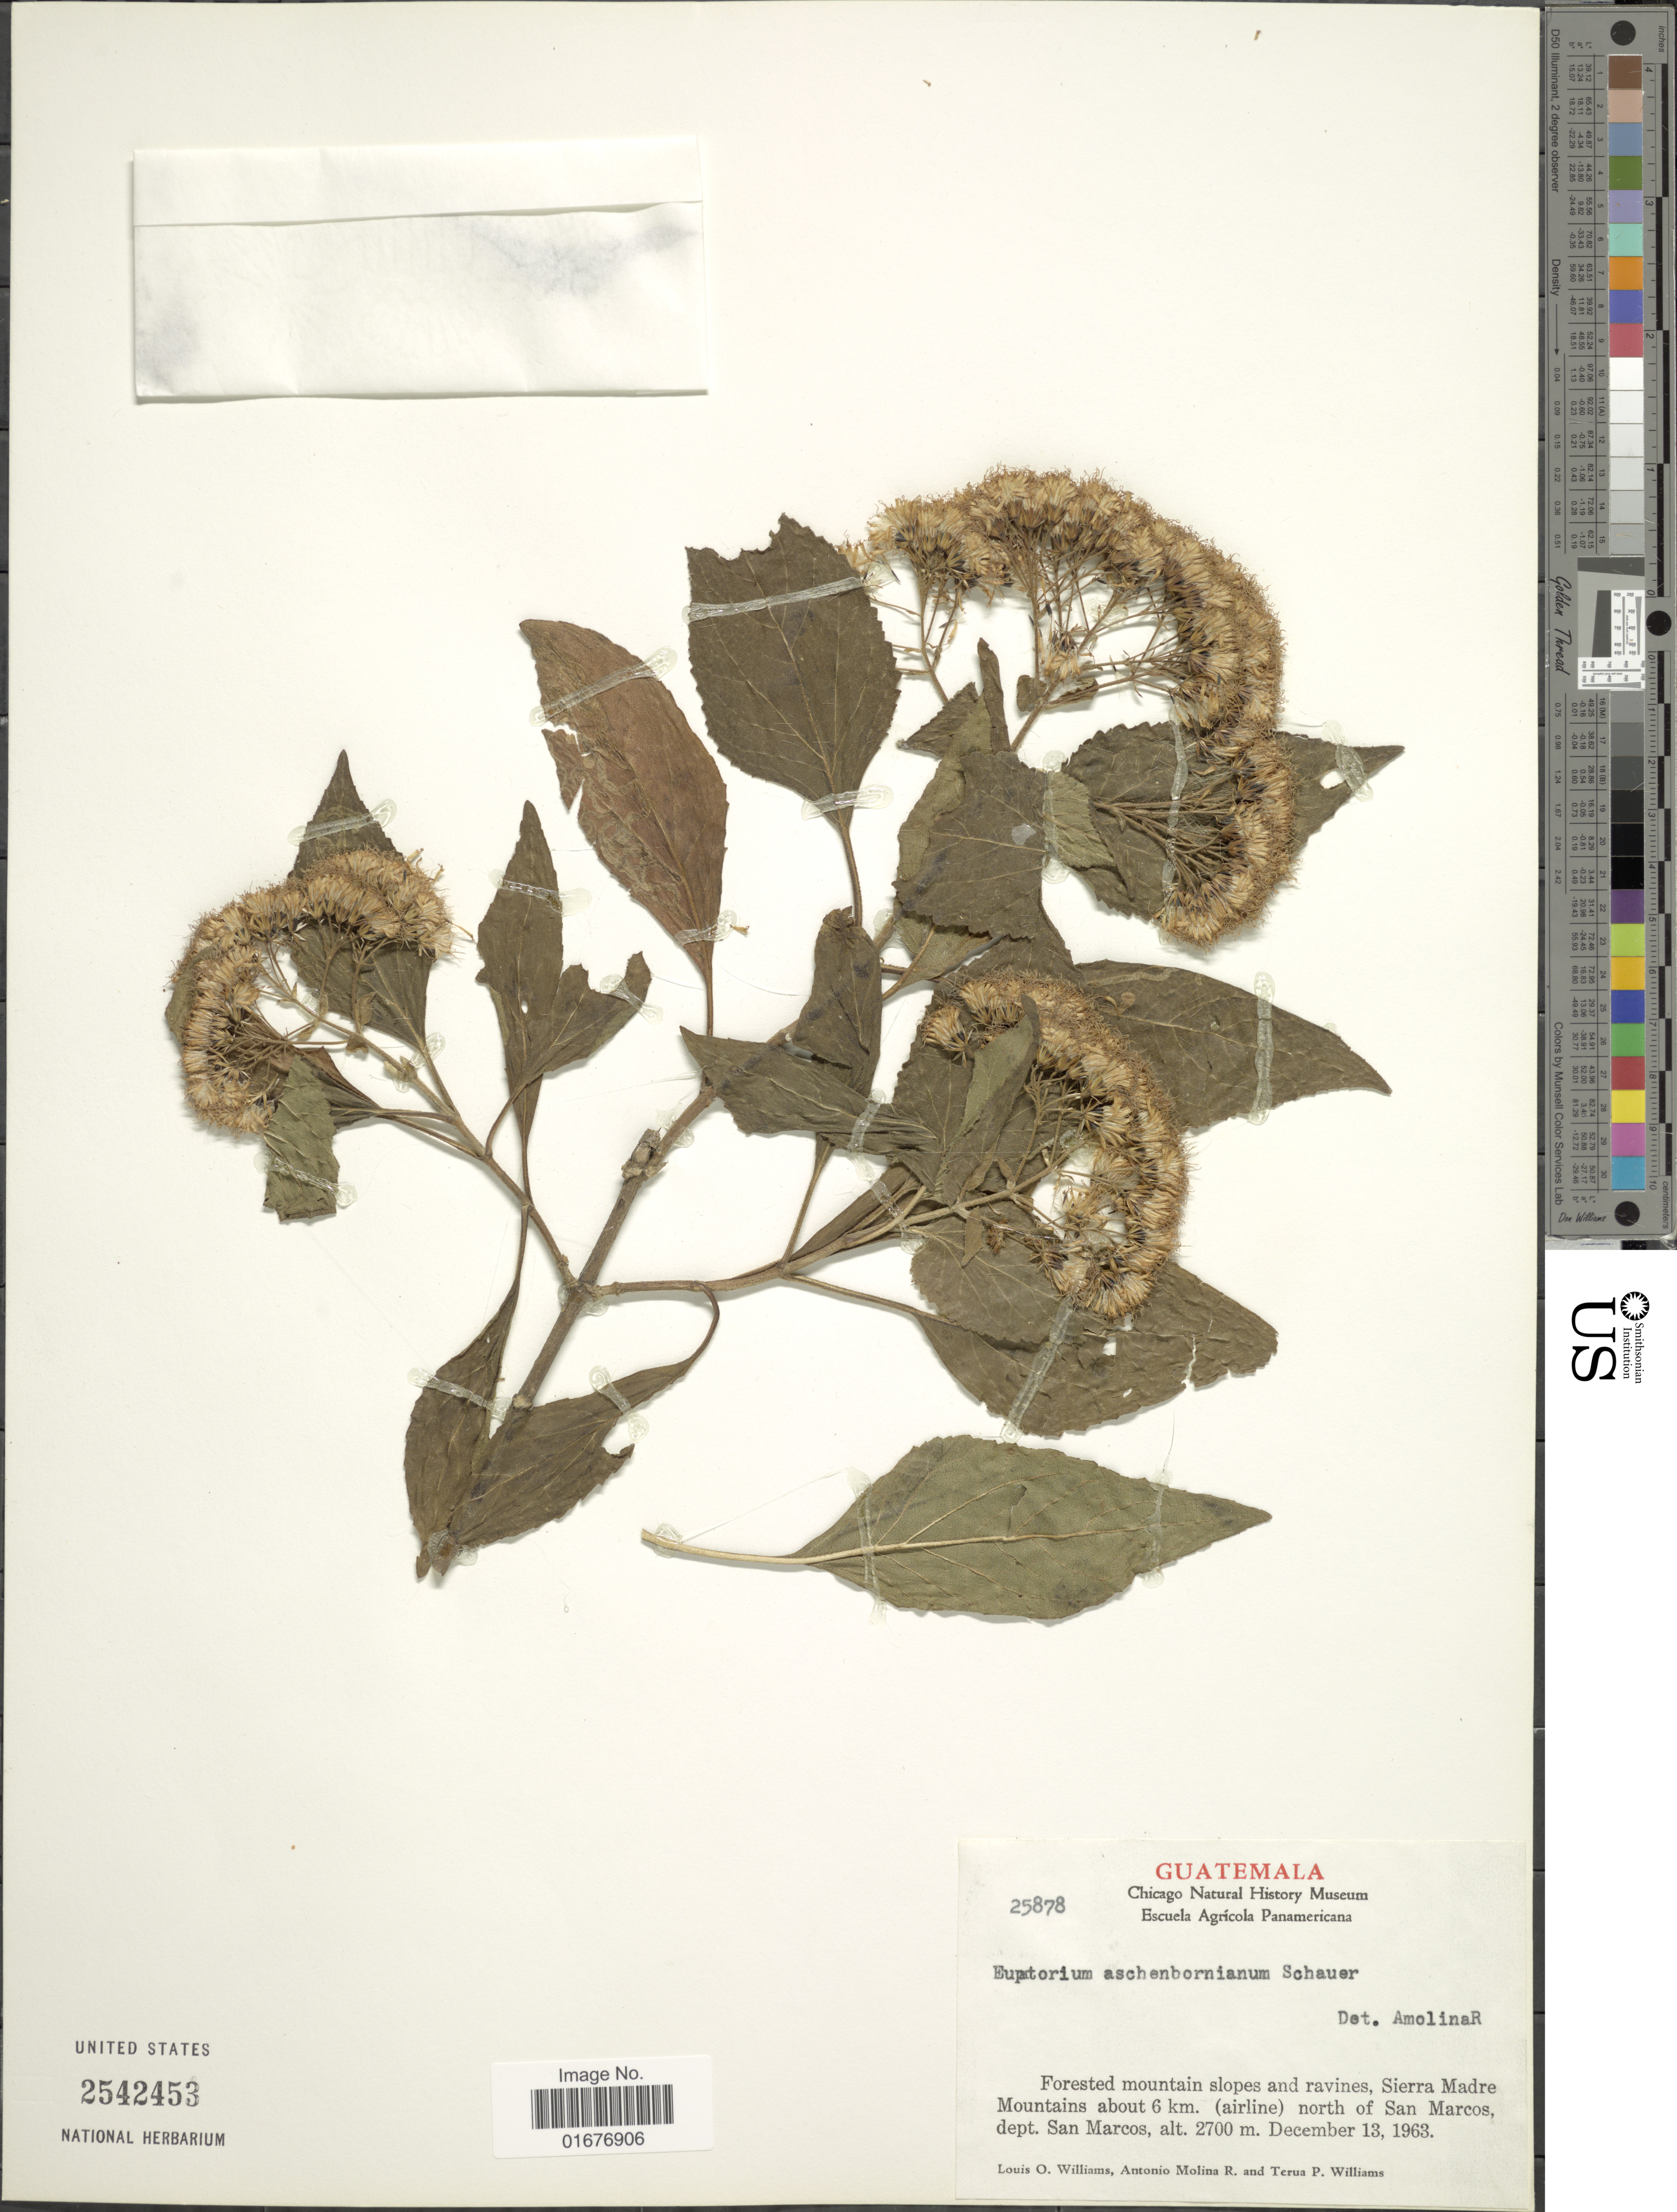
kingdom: Plantae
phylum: Tracheophyta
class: Magnoliopsida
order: Asterales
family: Asteraceae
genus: Ageratina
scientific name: Ageratina subpenninervia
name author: (Sch. Bip. ex Klatt) R.M. King & H. Rob.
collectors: L. O. Williams, A. Molina R. & T. P. Williams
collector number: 25878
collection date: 1963-12-13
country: Guatemala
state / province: San Marcos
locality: Sierra Madre Mountains about 6 km. (airline) north of San Marcos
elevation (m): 2700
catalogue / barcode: US 2542453